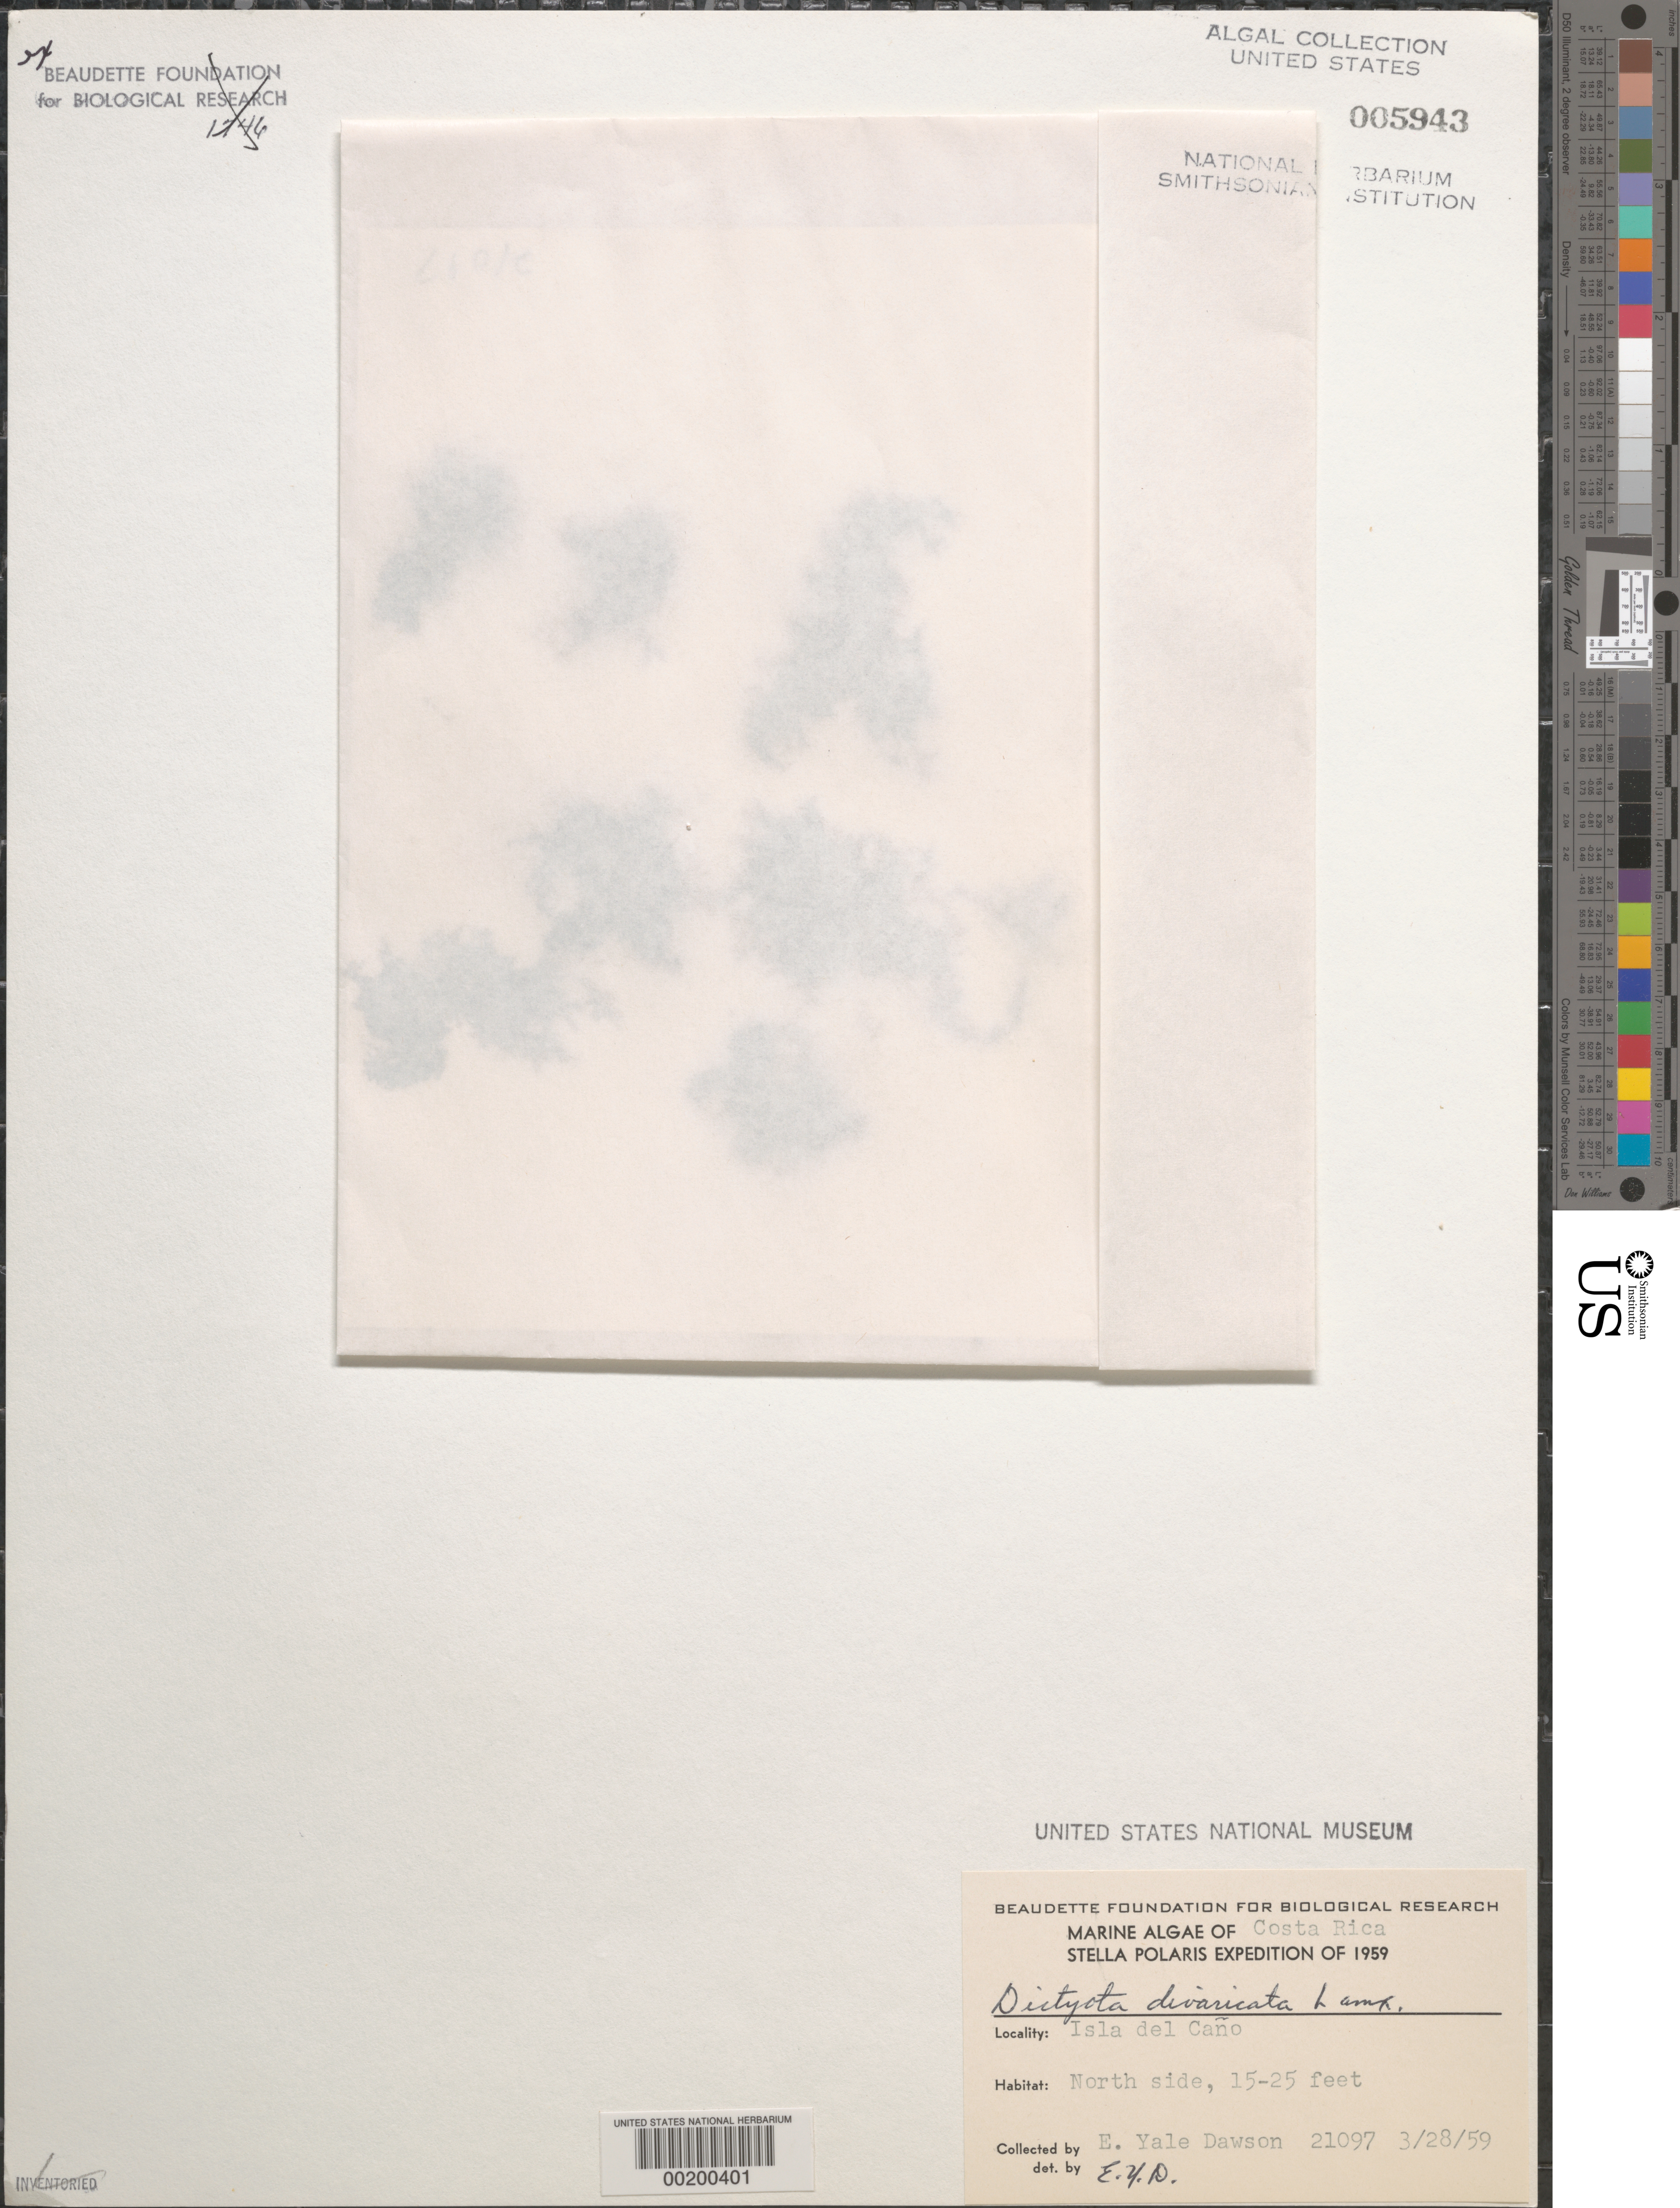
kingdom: Chromista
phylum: Ochrophyta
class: Phaeophyceae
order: Dictyotales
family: Dictyotaceae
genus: Dictyota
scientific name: Dictyota divaricata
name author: J.V.Lamouroux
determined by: Dawson, E. Y.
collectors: E. Y. Dawson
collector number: EYD 21097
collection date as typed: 28 Mar 1959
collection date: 1959-03-28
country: Costa Rica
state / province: Puntarenas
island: Isla del Cano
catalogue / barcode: US 5943